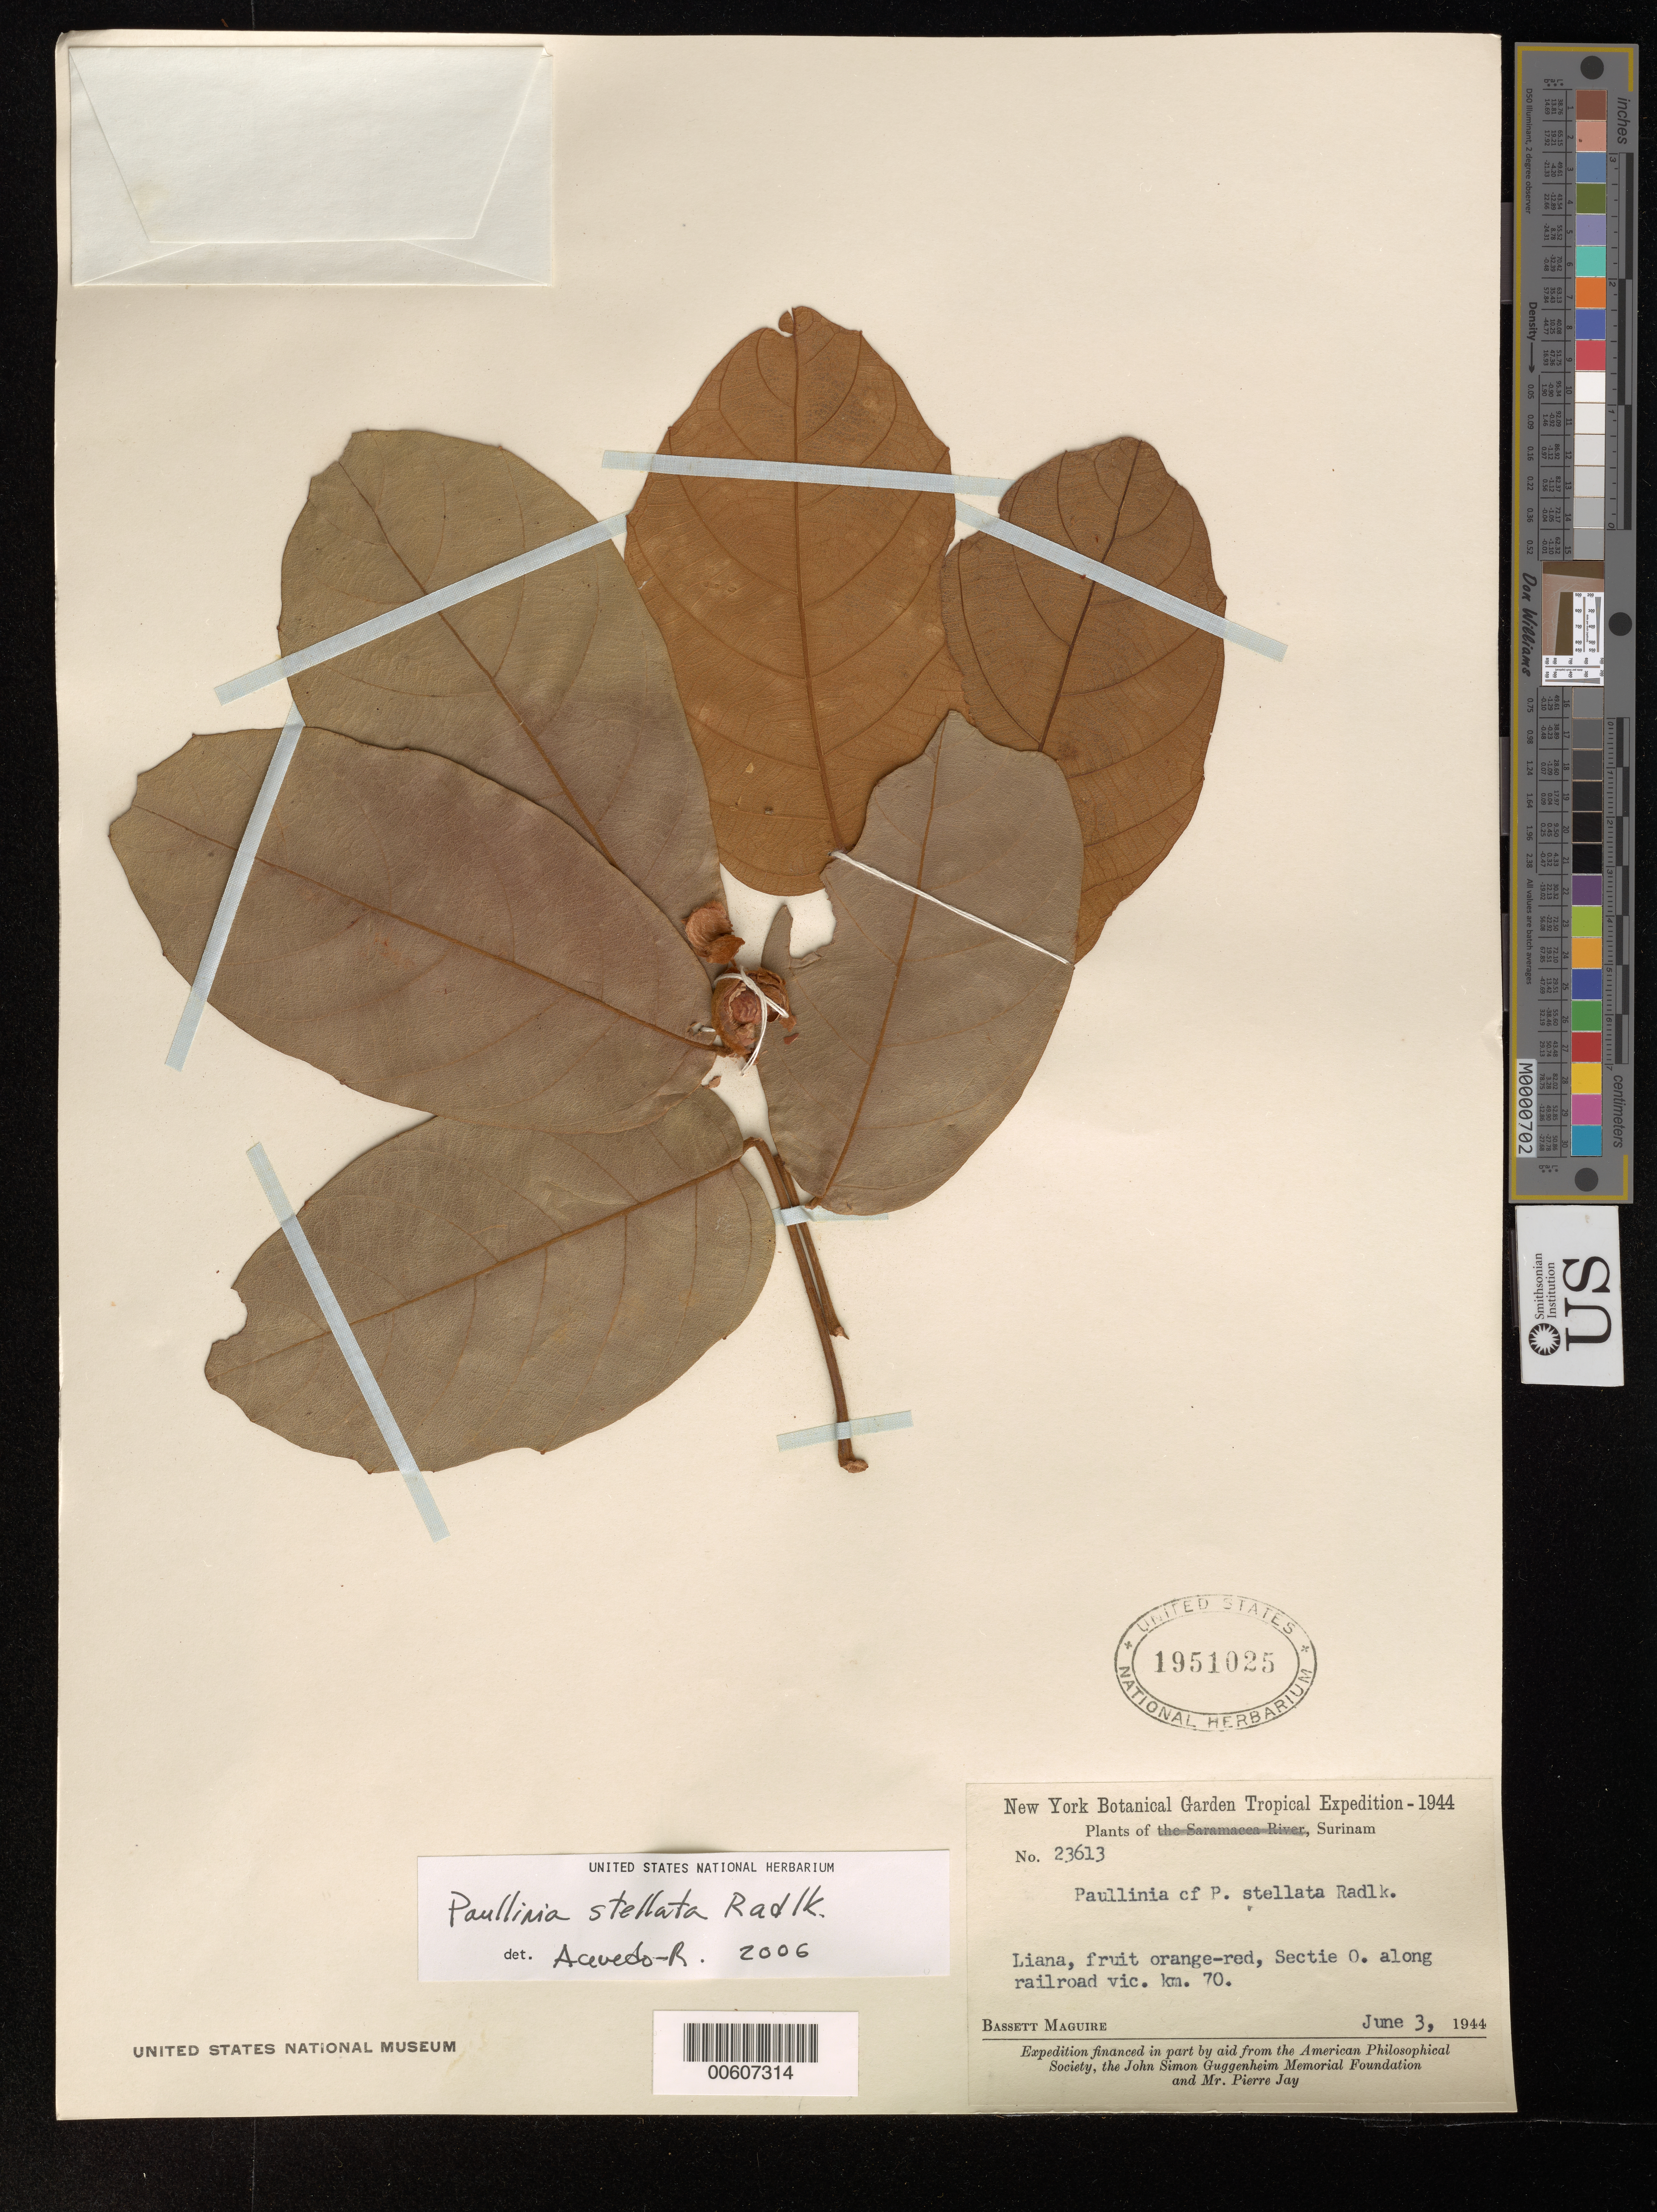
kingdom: Plantae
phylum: Tracheophyta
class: Magnoliopsida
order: Sapindales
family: Sapindaceae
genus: Paullinia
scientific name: Paullinia stellata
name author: Radlk.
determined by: Acevedo-Rodríguez, P., (BOT), Smithsonian Institution - National Museum of Natural History (UNITED STATES)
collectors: B. Maguire & G. Stahel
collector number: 23613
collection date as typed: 3-Jun-44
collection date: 1944-06-03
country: Suriname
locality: Zanderij Is, Sectie O, km 70, along railroad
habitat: Along railroad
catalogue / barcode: US 1951025